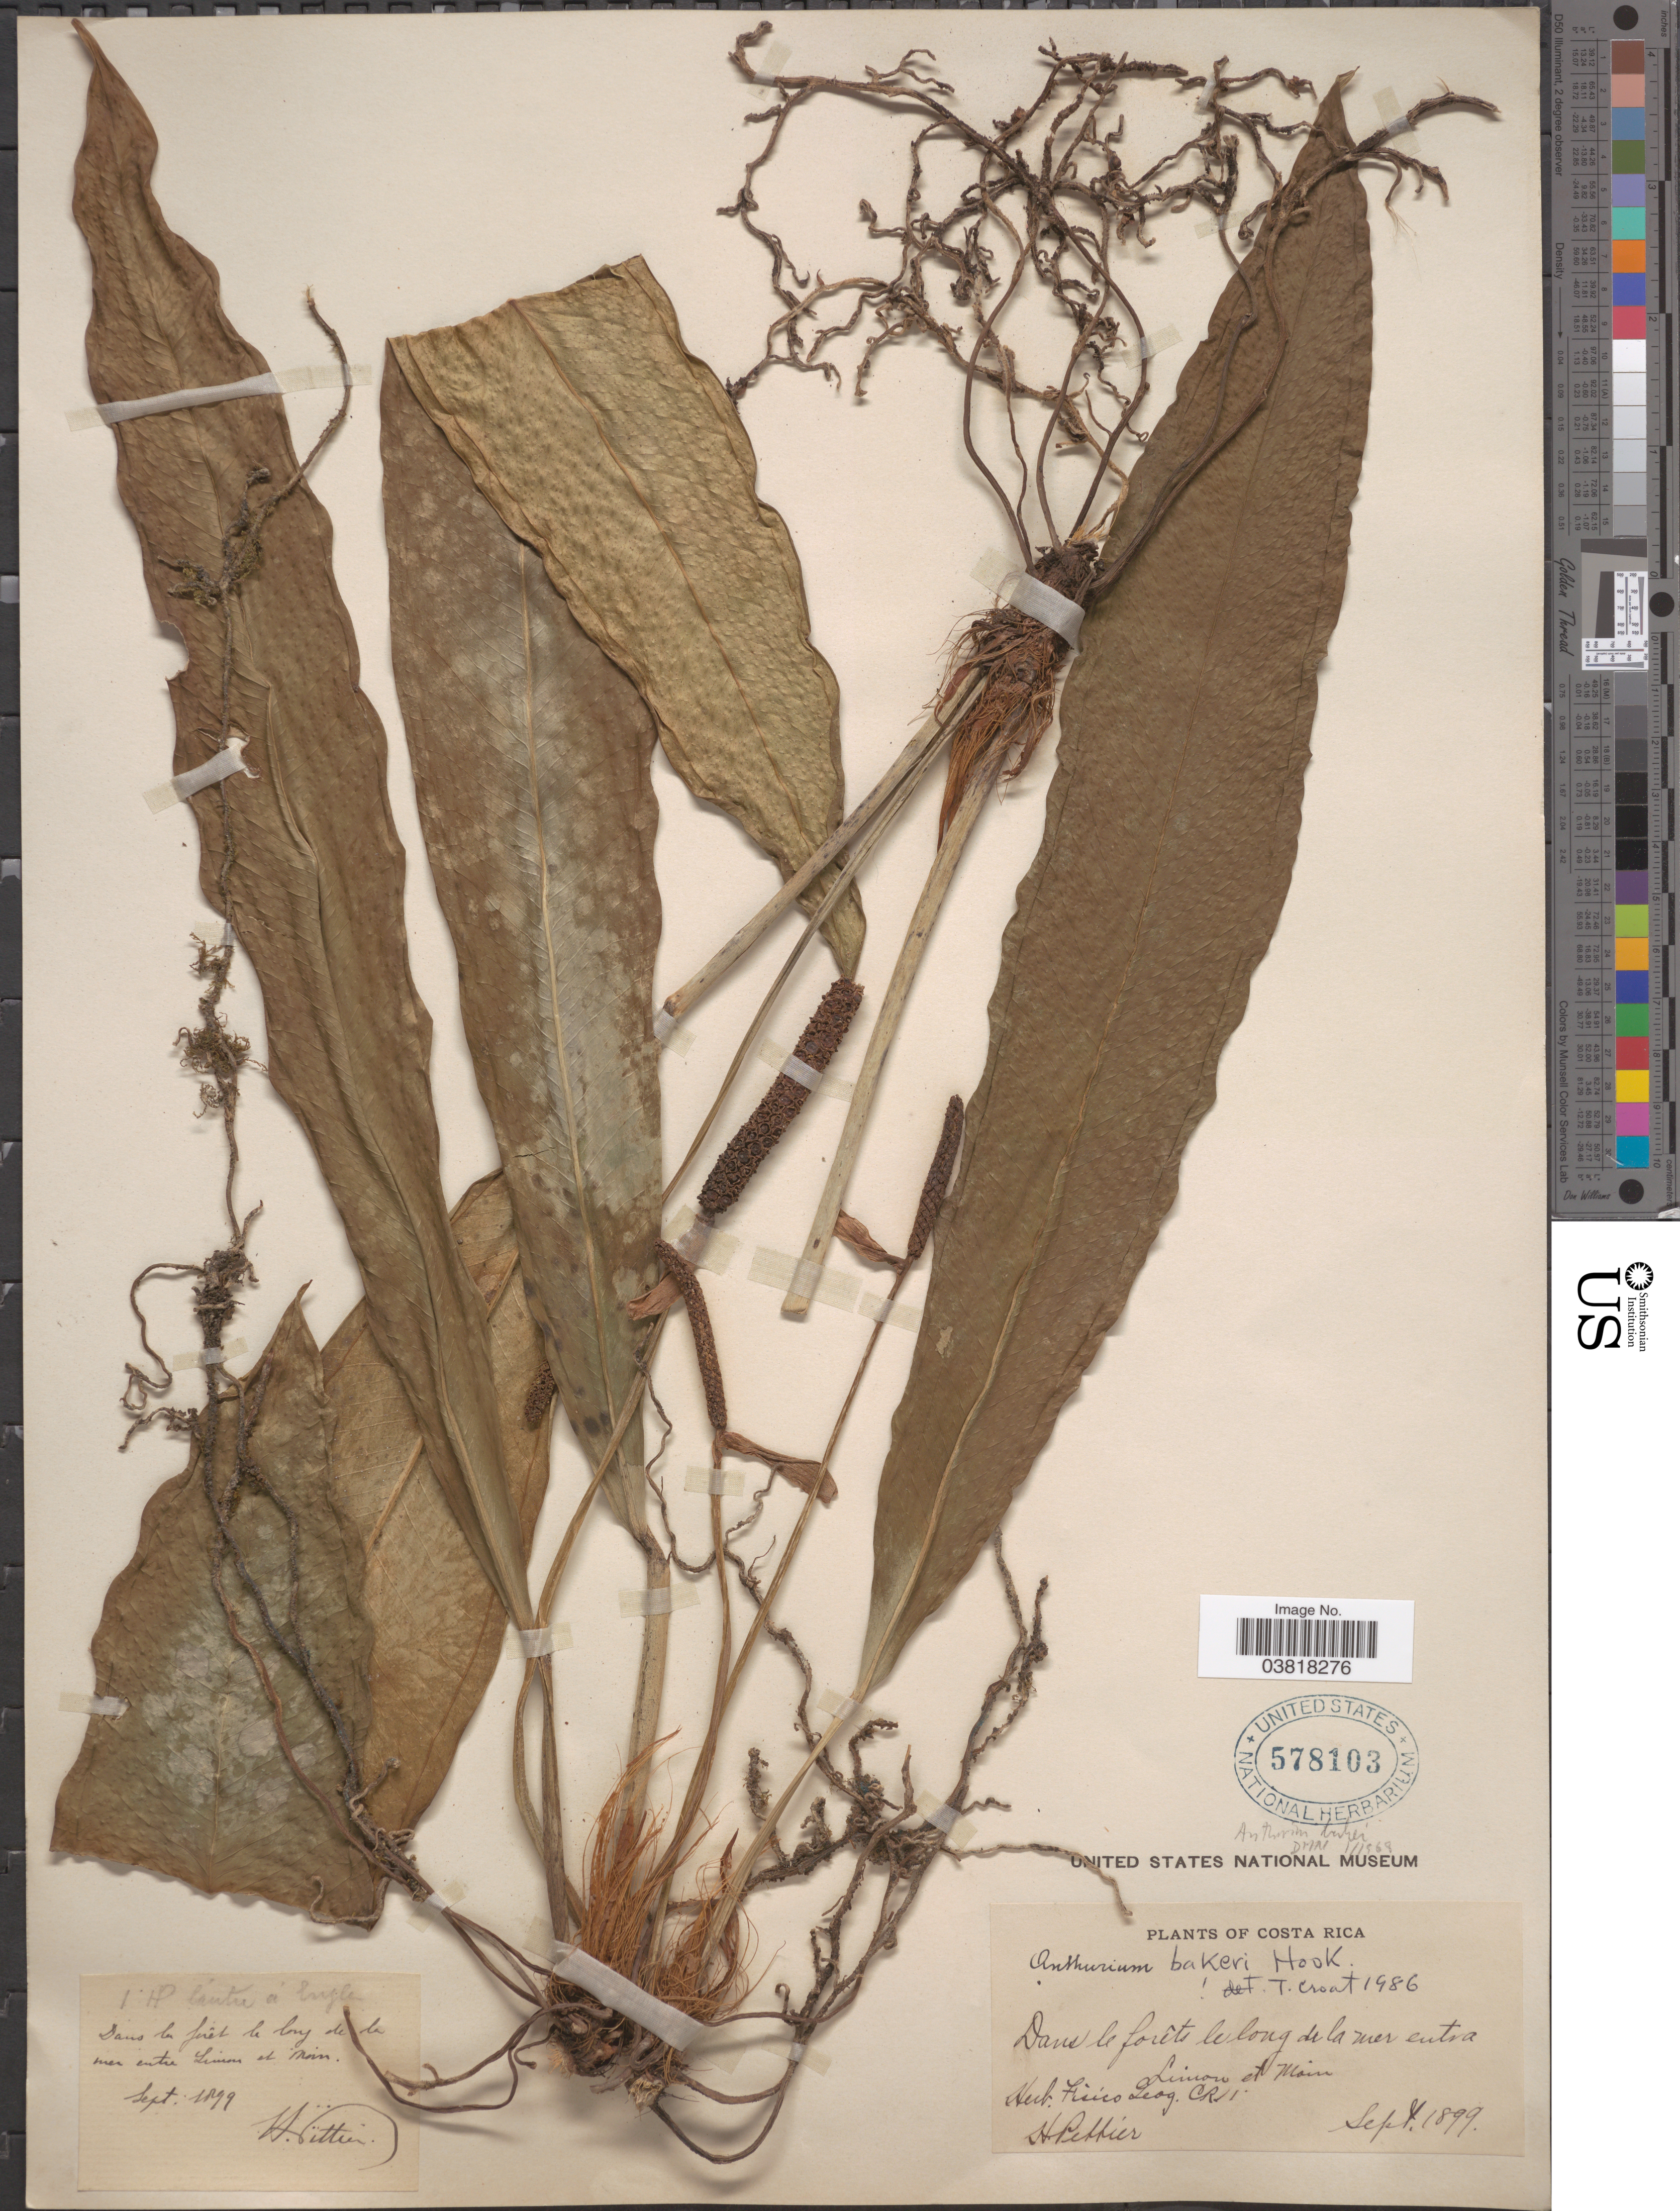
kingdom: Plantae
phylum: Tracheophyta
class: Liliopsida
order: Alismatales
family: Araceae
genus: Anthurium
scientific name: Anthurium bakeri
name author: Hook. f.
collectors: H. F. Pittier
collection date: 1899-09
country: Costa Rica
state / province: Limón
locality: Dans le forêts le long de la mer entra Limon et Main.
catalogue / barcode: US 578103